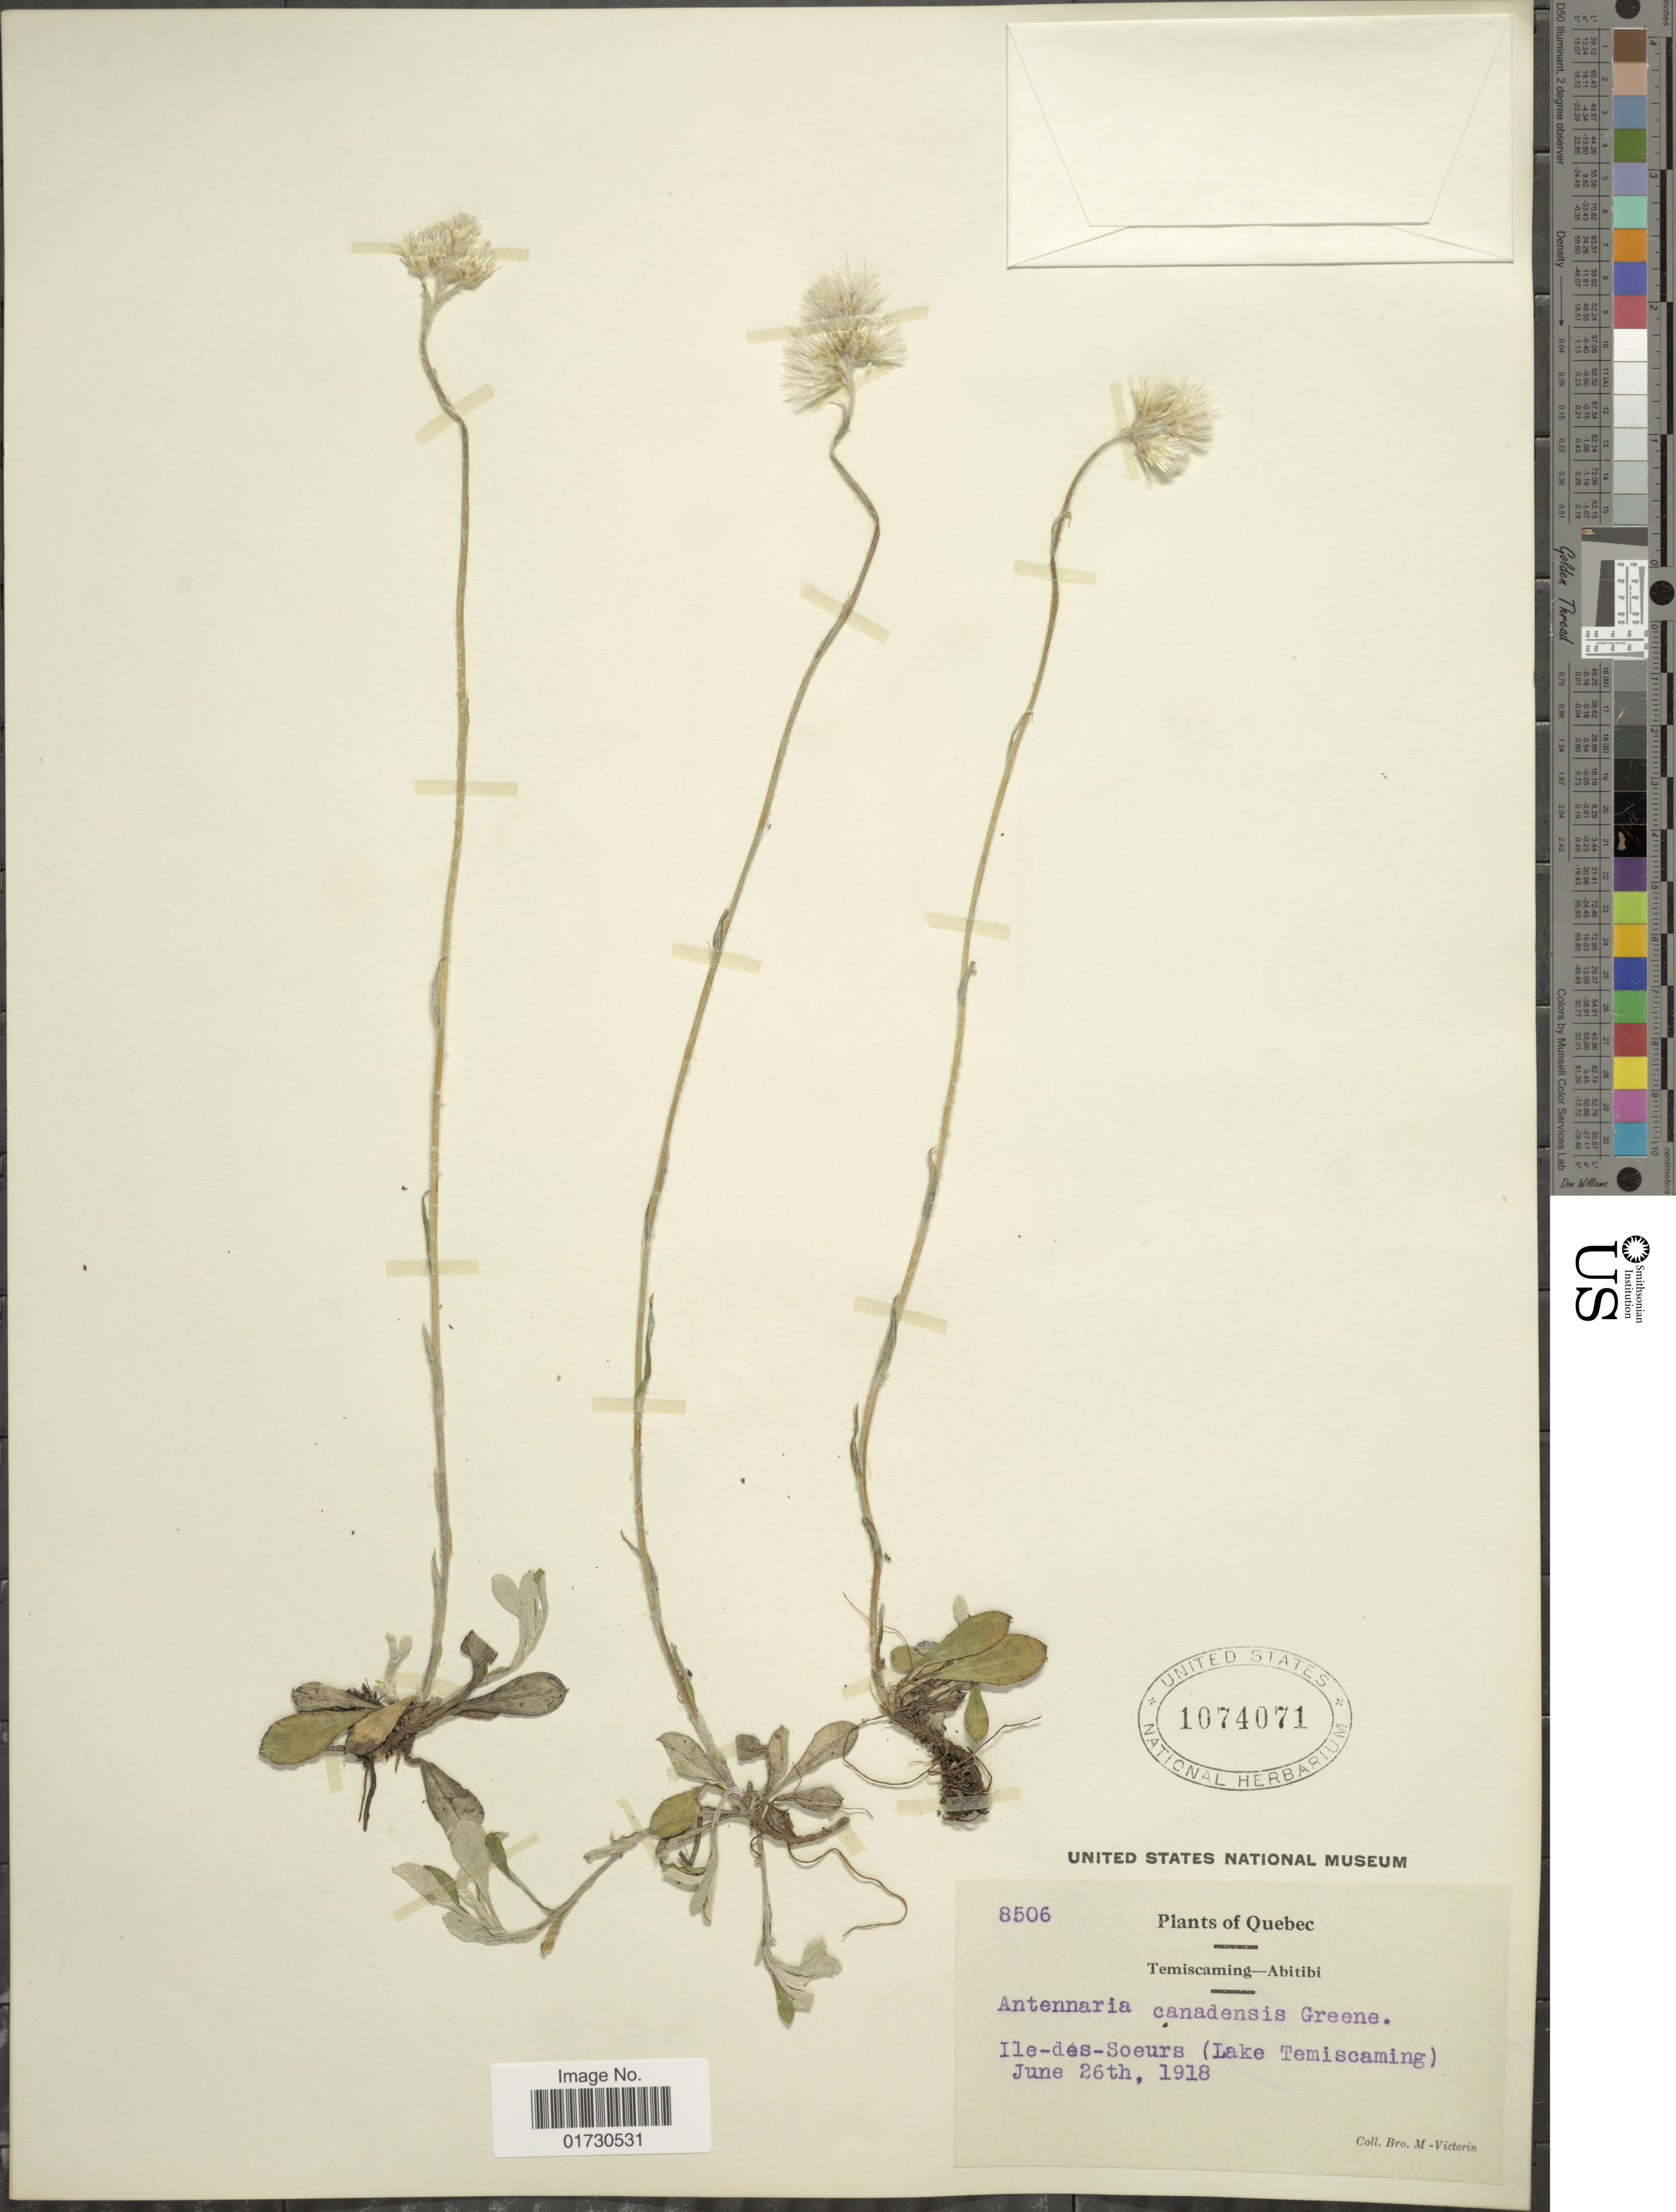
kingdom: Plantae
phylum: Tracheophyta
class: Magnoliopsida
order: Asterales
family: Asteraceae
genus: Antennaria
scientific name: Antennaria canadensis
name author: Greene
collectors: Fr. Marie-Victorin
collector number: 8506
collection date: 1918-06-26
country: Canada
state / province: Quebec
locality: Ile-des-Soeurs (Lake Temiscaming)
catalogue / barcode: US 1074071